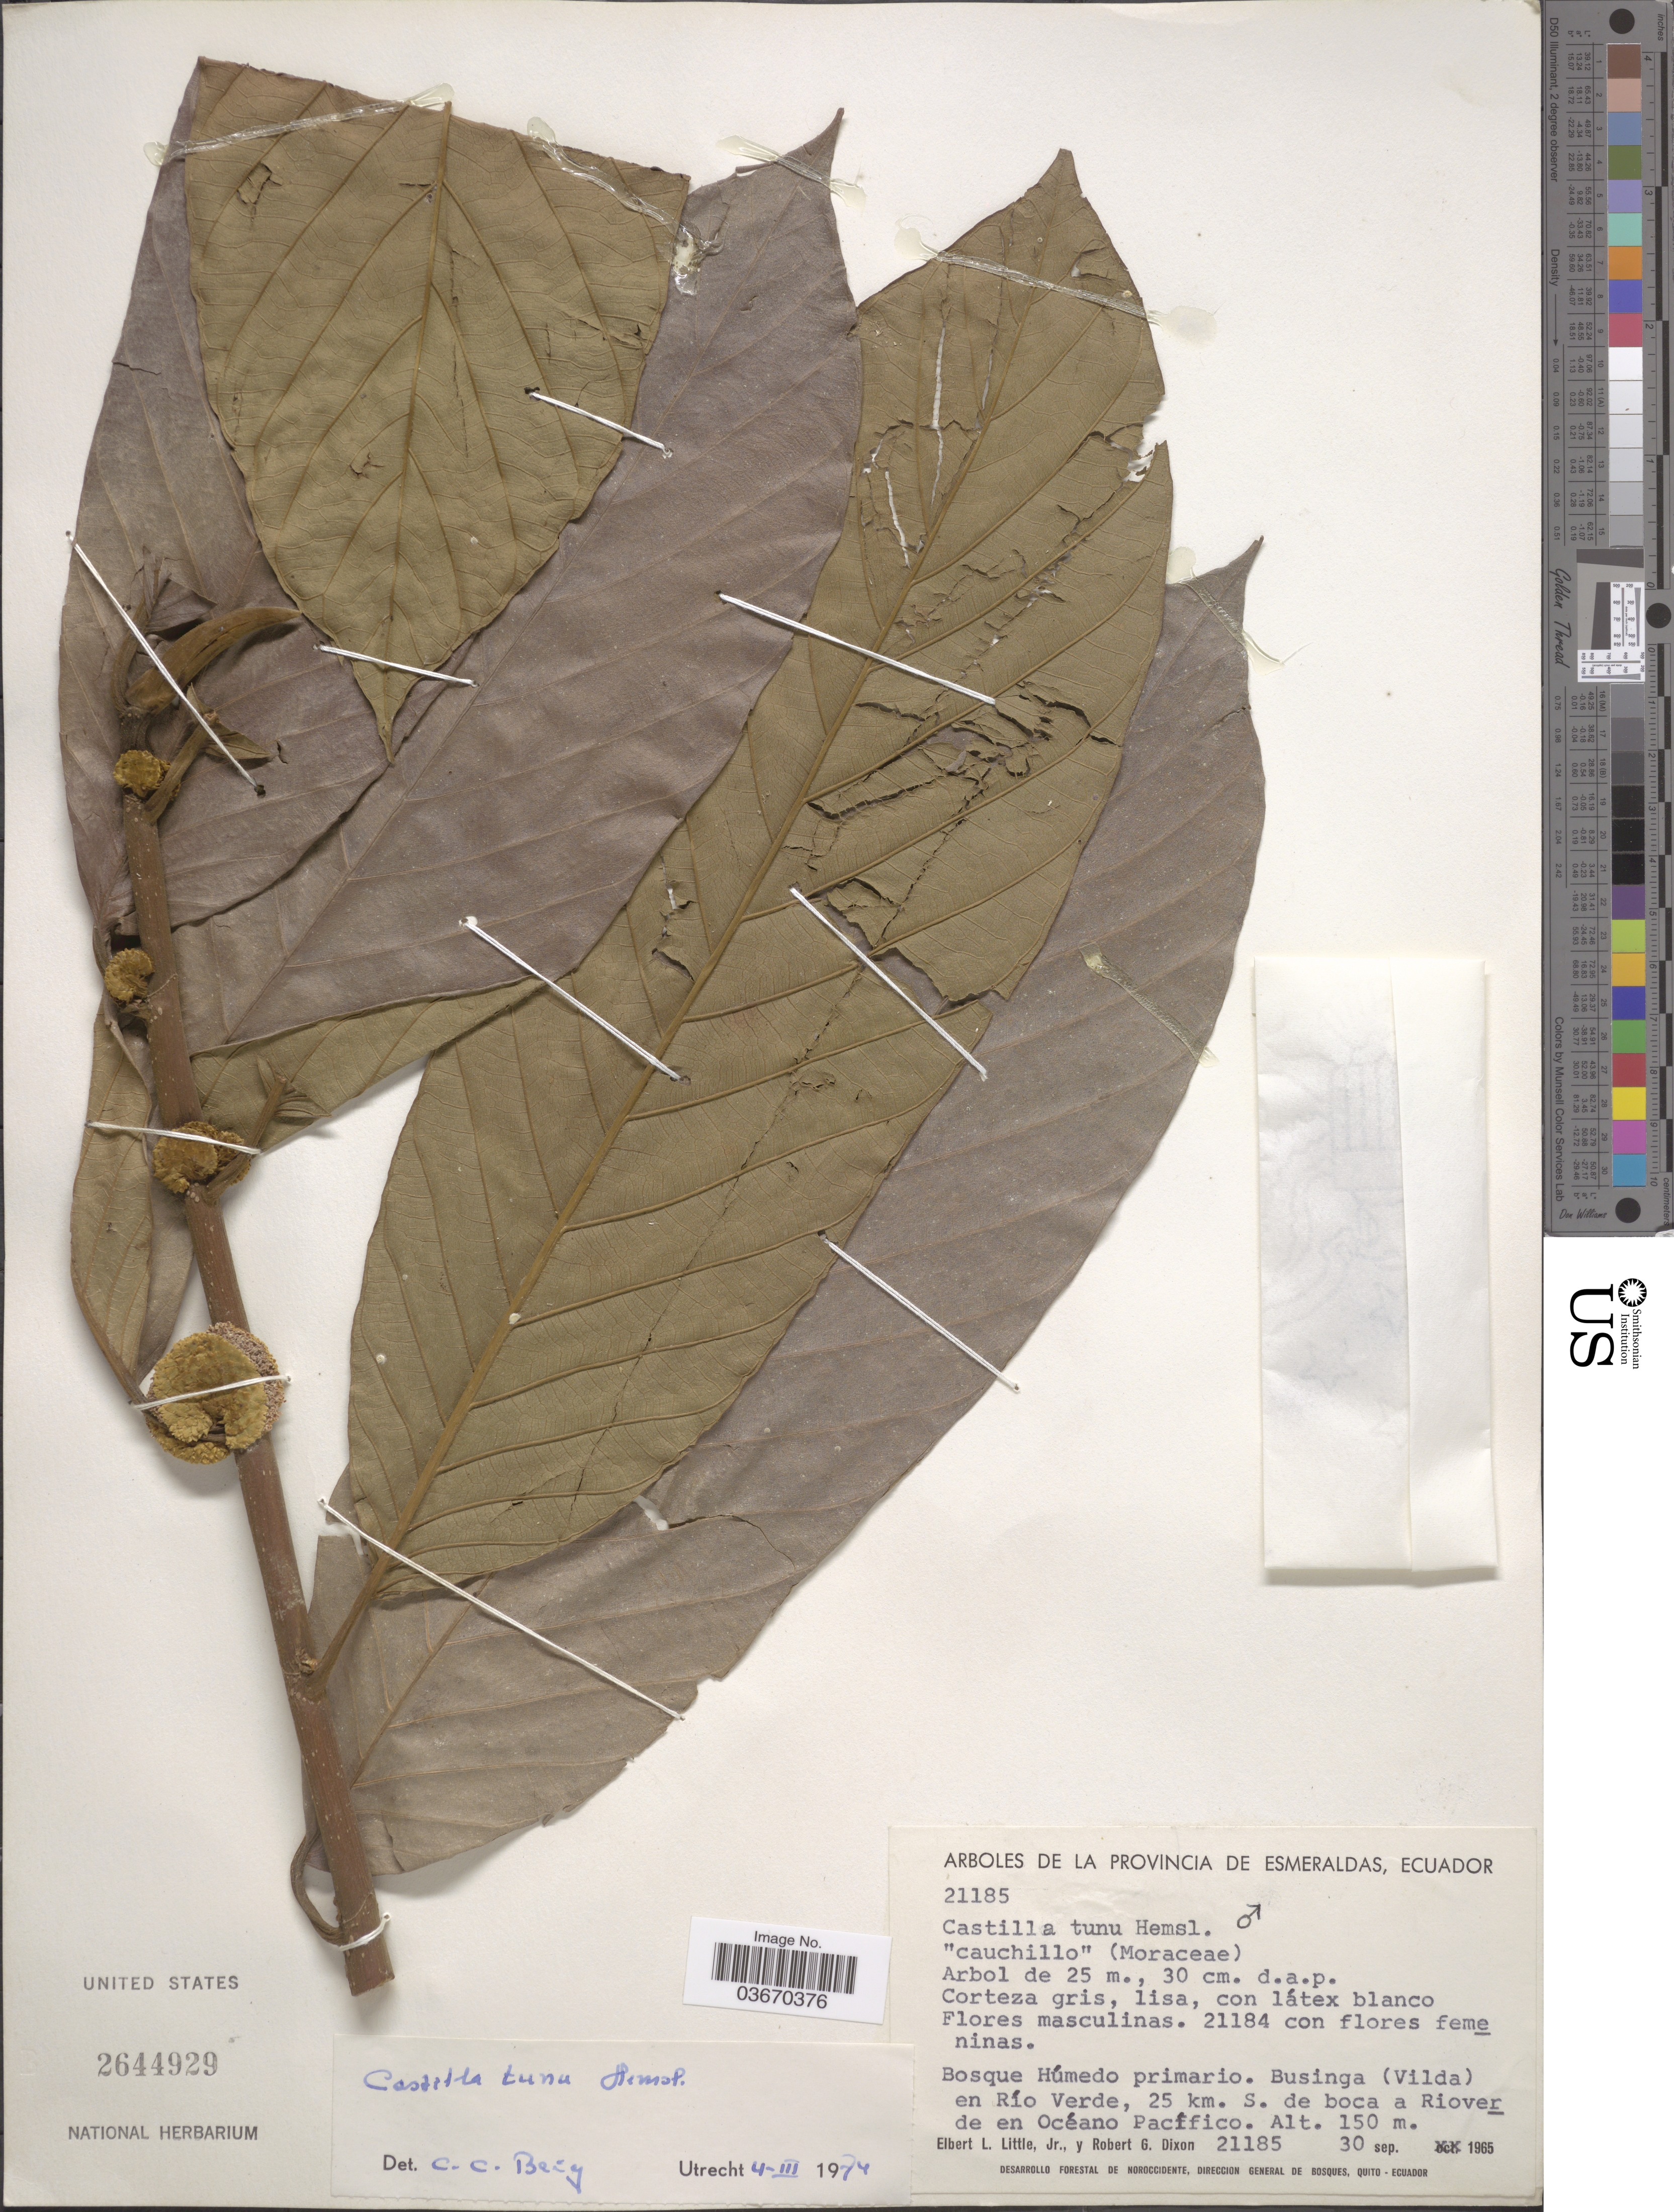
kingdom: Plantae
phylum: Tracheophyta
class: Magnoliopsida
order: Rosales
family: Moraceae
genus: Castilla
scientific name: Castilla tunu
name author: Hemsl.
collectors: E. L. Little & R. G. Dixon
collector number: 21185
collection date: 1965-09-30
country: Ecuador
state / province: Esmeraldas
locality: Bosque Húmedo primario. Businga (Vilda) en Río Verde, 25 km. S. de boca a Rioverde en Océano Pacífico.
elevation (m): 150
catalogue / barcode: US 2644929